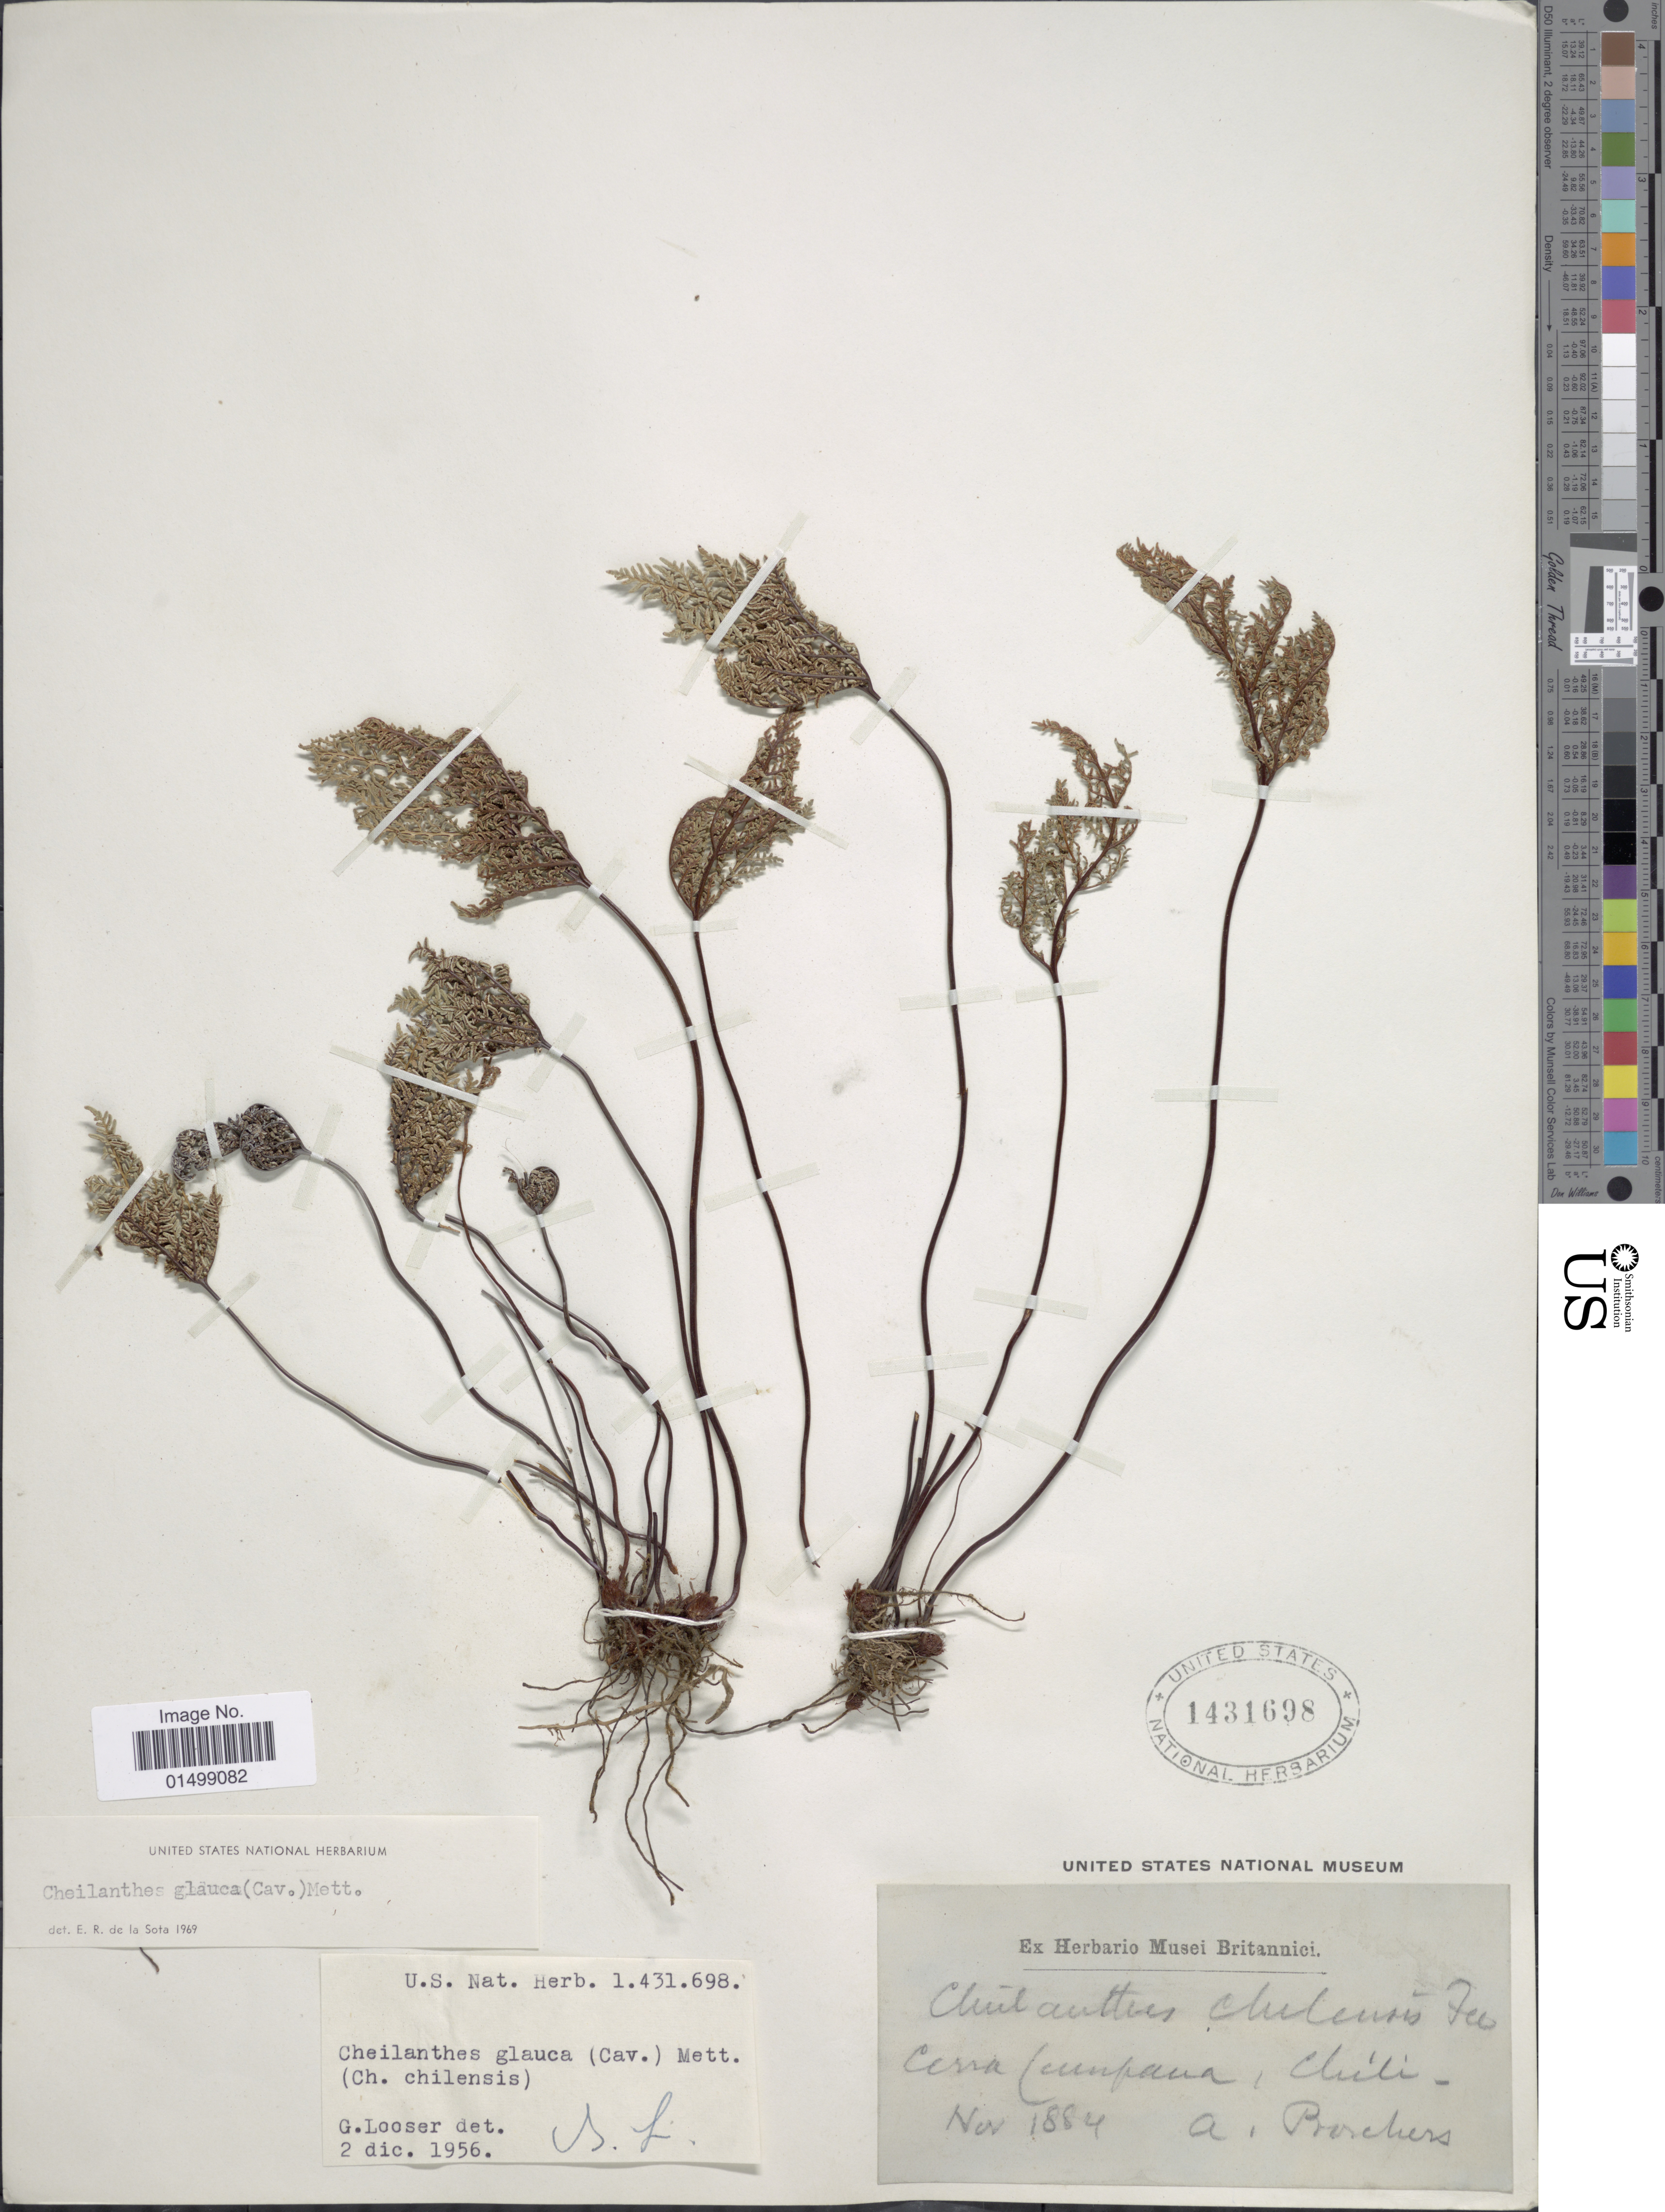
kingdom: Plantae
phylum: Tracheophyta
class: Polypodiopsida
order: Polypodiales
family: Pteridaceae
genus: Cheilanthes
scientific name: Cheilanthes glauca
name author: (Cav.) Mett.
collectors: A. Borchers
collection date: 1884-11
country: Chile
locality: Cerro Campana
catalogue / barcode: US 1431698